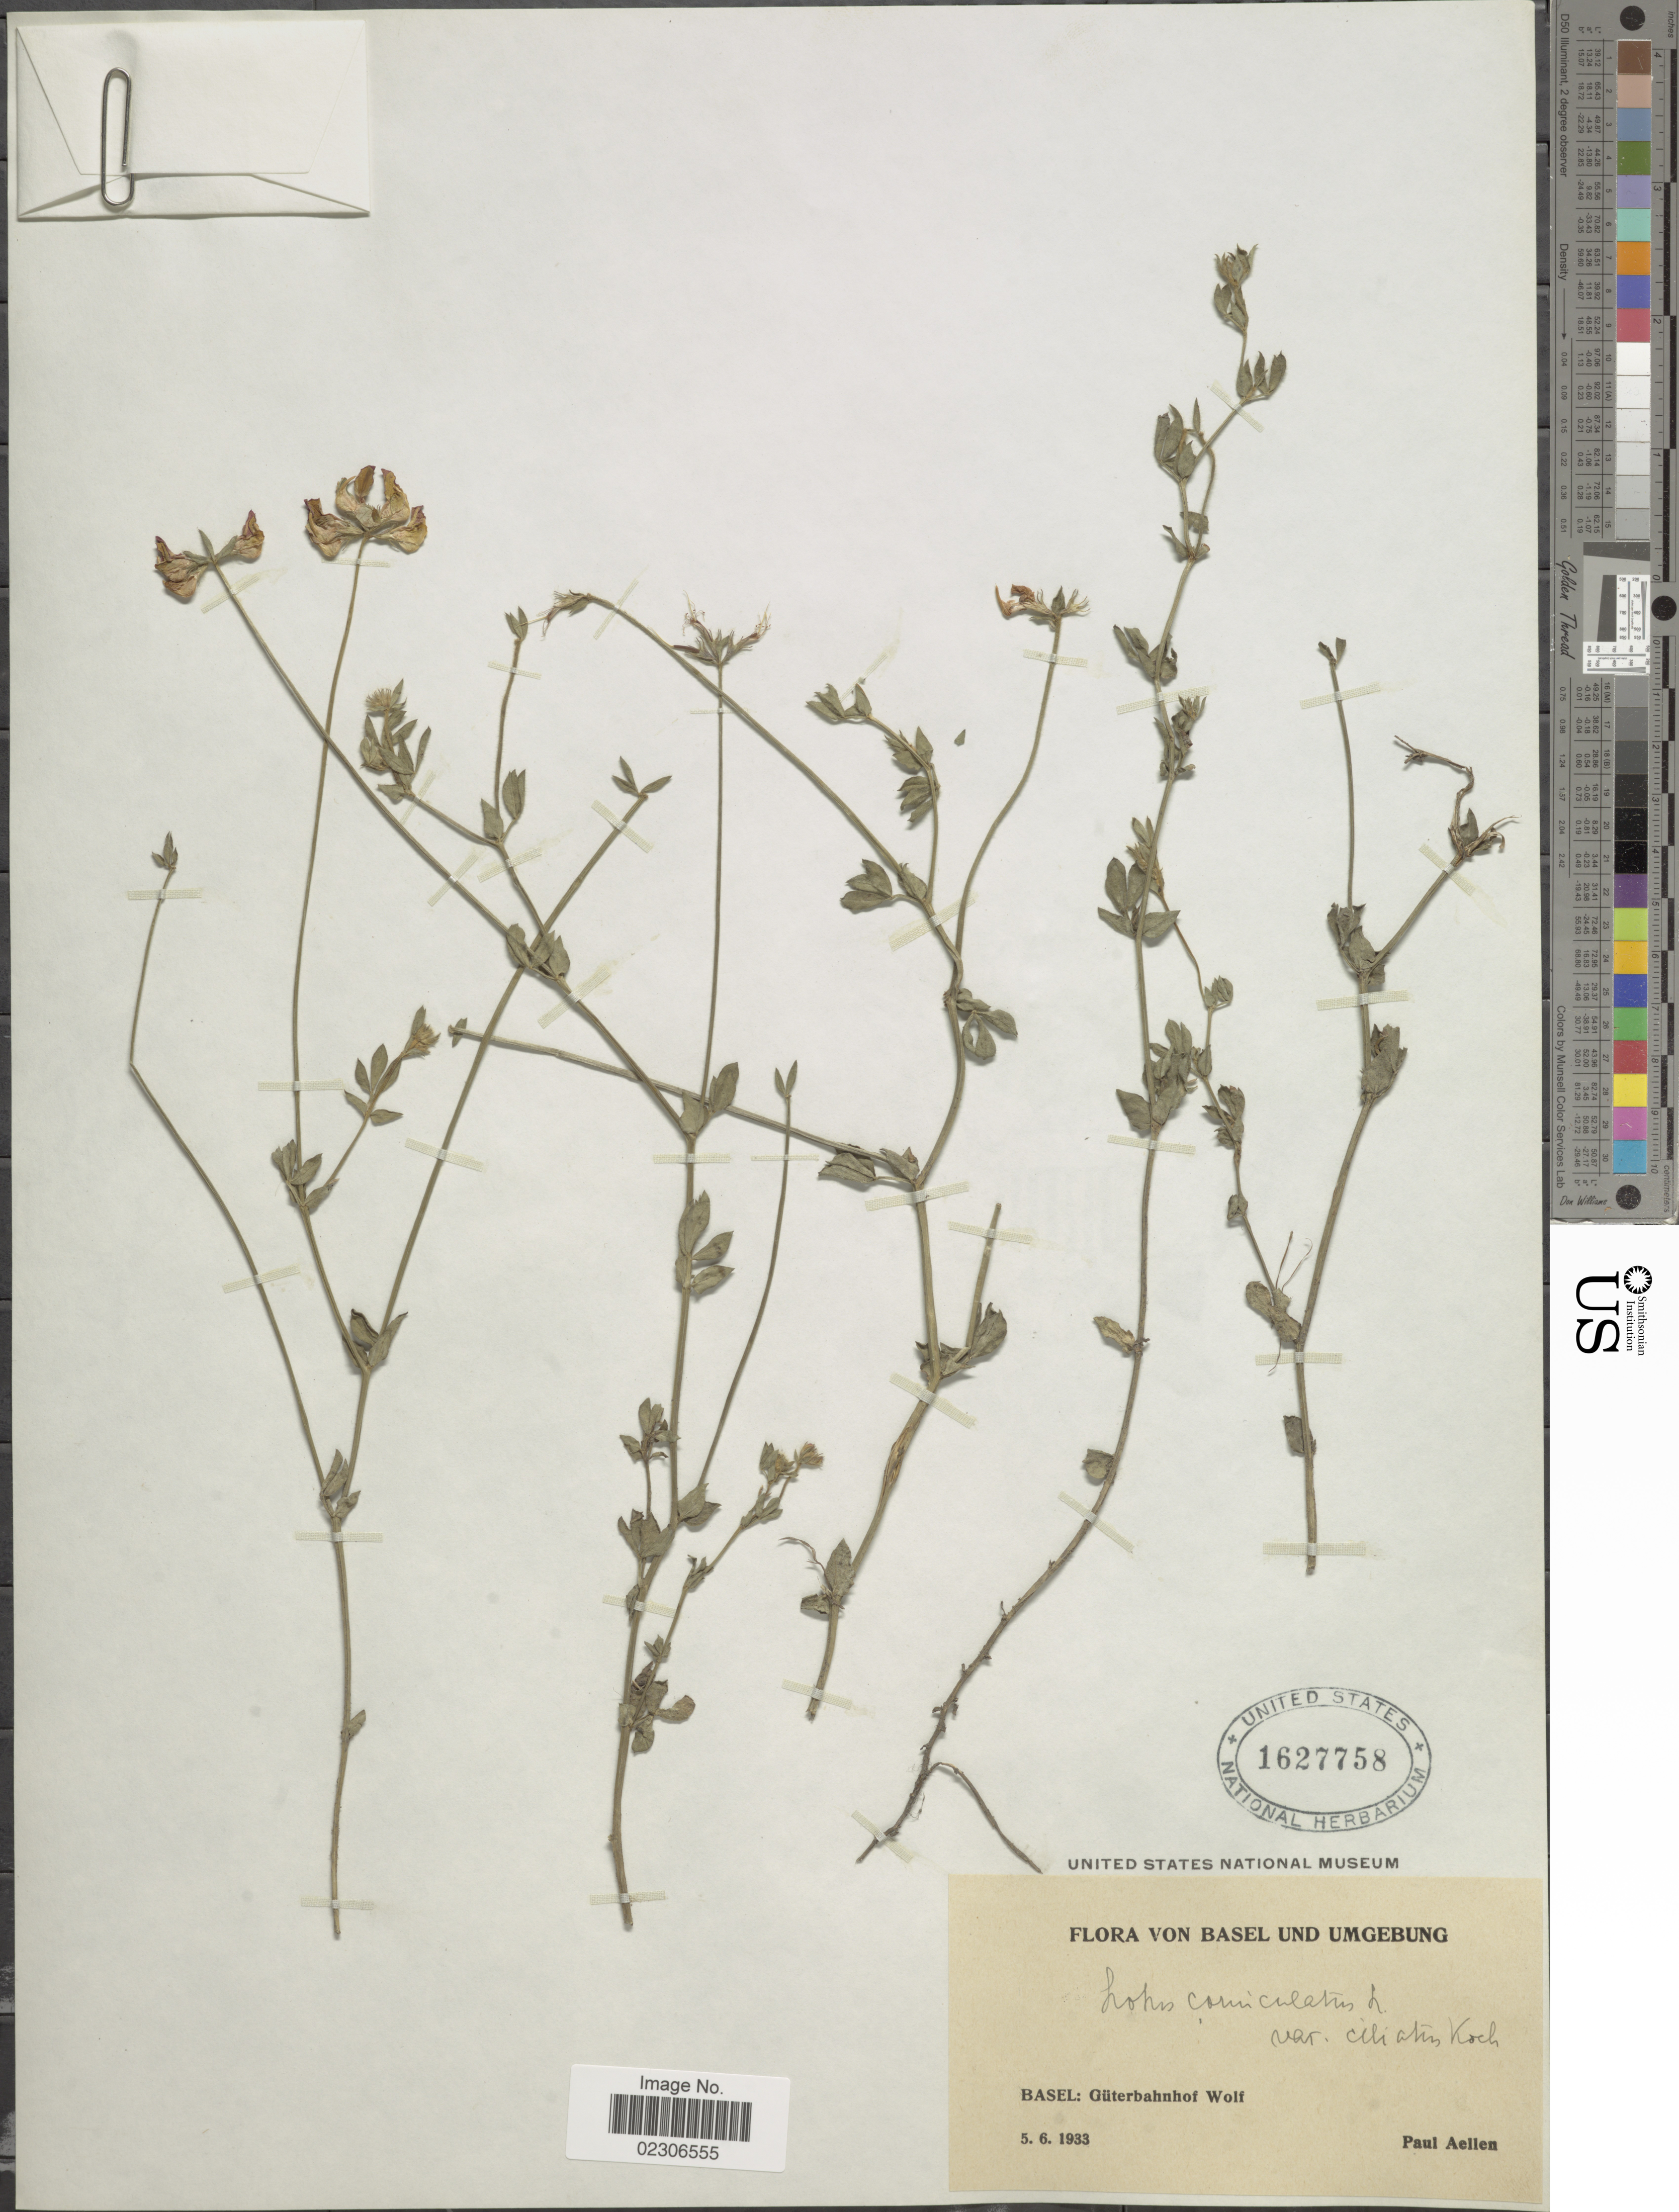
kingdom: Plantae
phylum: Tracheophyta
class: Magnoliopsida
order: Fabales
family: Fabaceae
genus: Lotus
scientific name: Lotus corniculatus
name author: L.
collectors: P. Aellen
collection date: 1933-06-05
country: Switzerland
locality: Basel: Güterbahnhof Wolf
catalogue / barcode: US 1627758